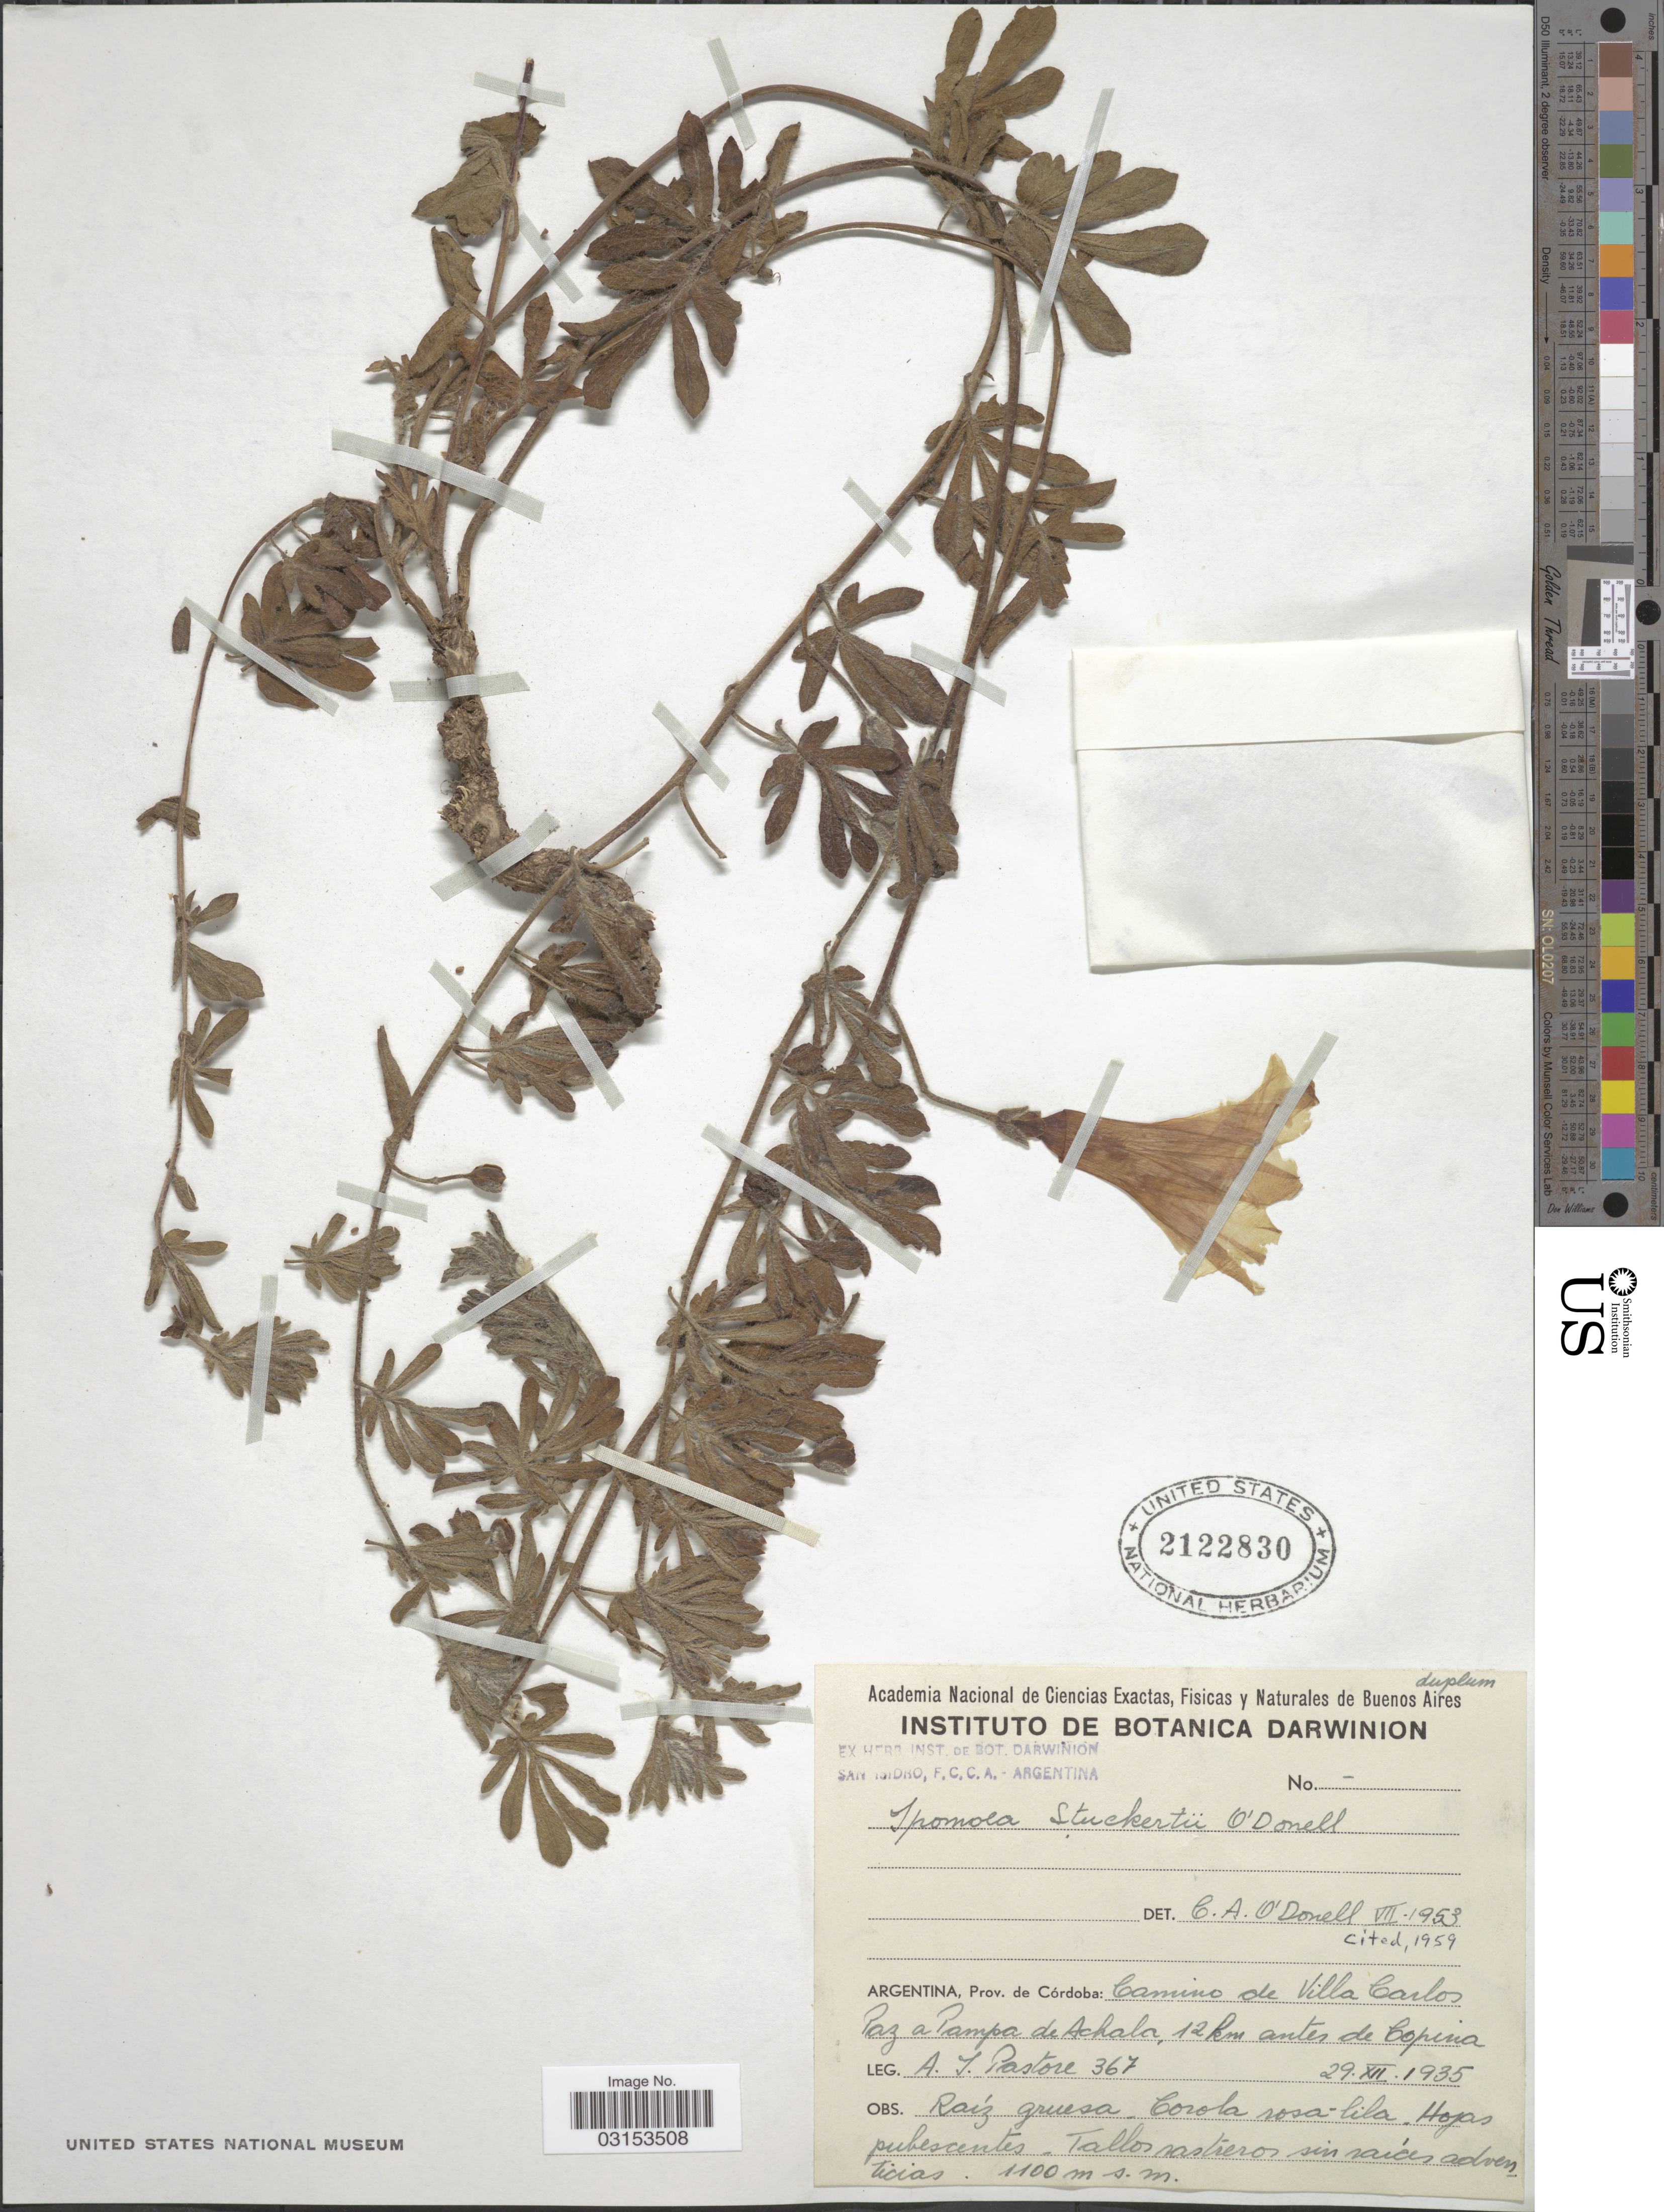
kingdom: Plantae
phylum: Tracheophyta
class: Magnoliopsida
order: Solanales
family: Convolvulaceae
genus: Ipomoea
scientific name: Ipomoea stuckertii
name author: O'Donell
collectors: A. Pastore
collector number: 367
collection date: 1935-12-29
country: Argentina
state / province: Cordoba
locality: Prov. de Córdoba: Camino de Villa Carlos Paz a Pampa de Achala, 12 km antes de Copina.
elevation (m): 1100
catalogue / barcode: US 2122830